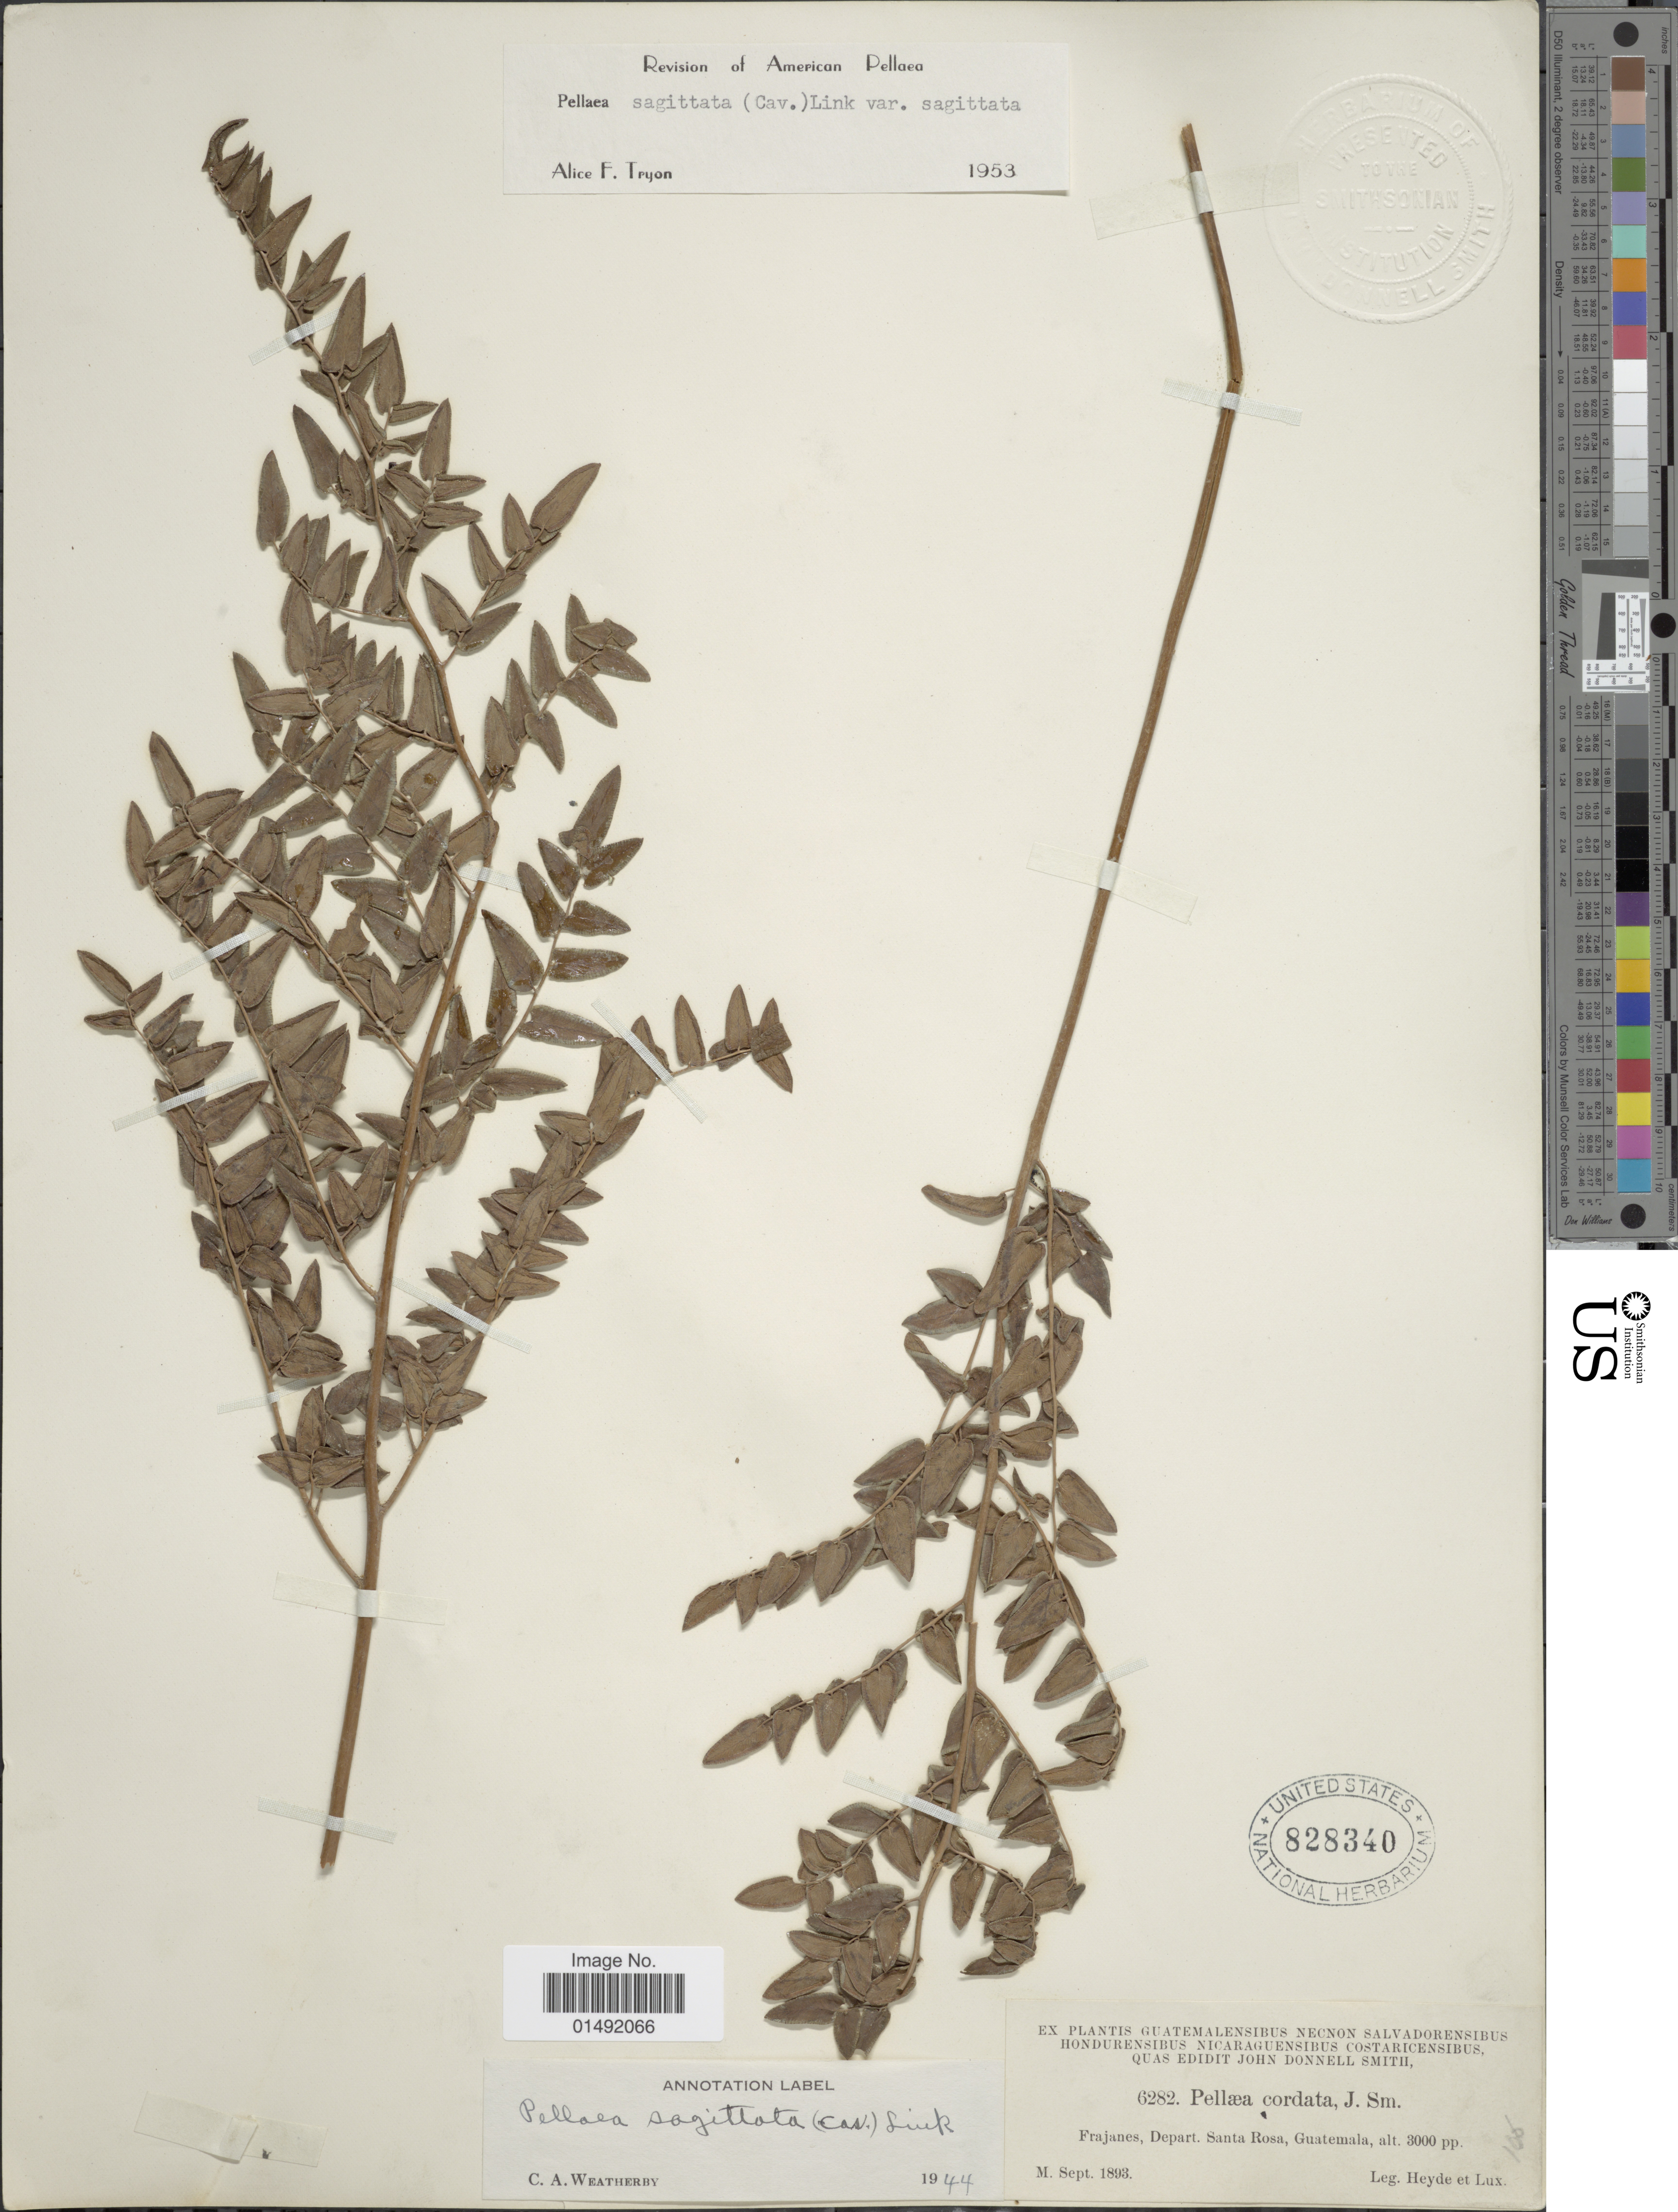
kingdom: Plantae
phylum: Tracheophyta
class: Polypodiopsida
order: Polypodiales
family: Pteridaceae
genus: Pellaea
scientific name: Pellaea sagittata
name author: (Cav.) Link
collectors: Heyde & Lux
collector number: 6282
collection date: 1893-09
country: Guatemala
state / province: Santa Rosa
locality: Frajanes, Depart. Santa Rosa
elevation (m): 914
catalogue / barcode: US 828340